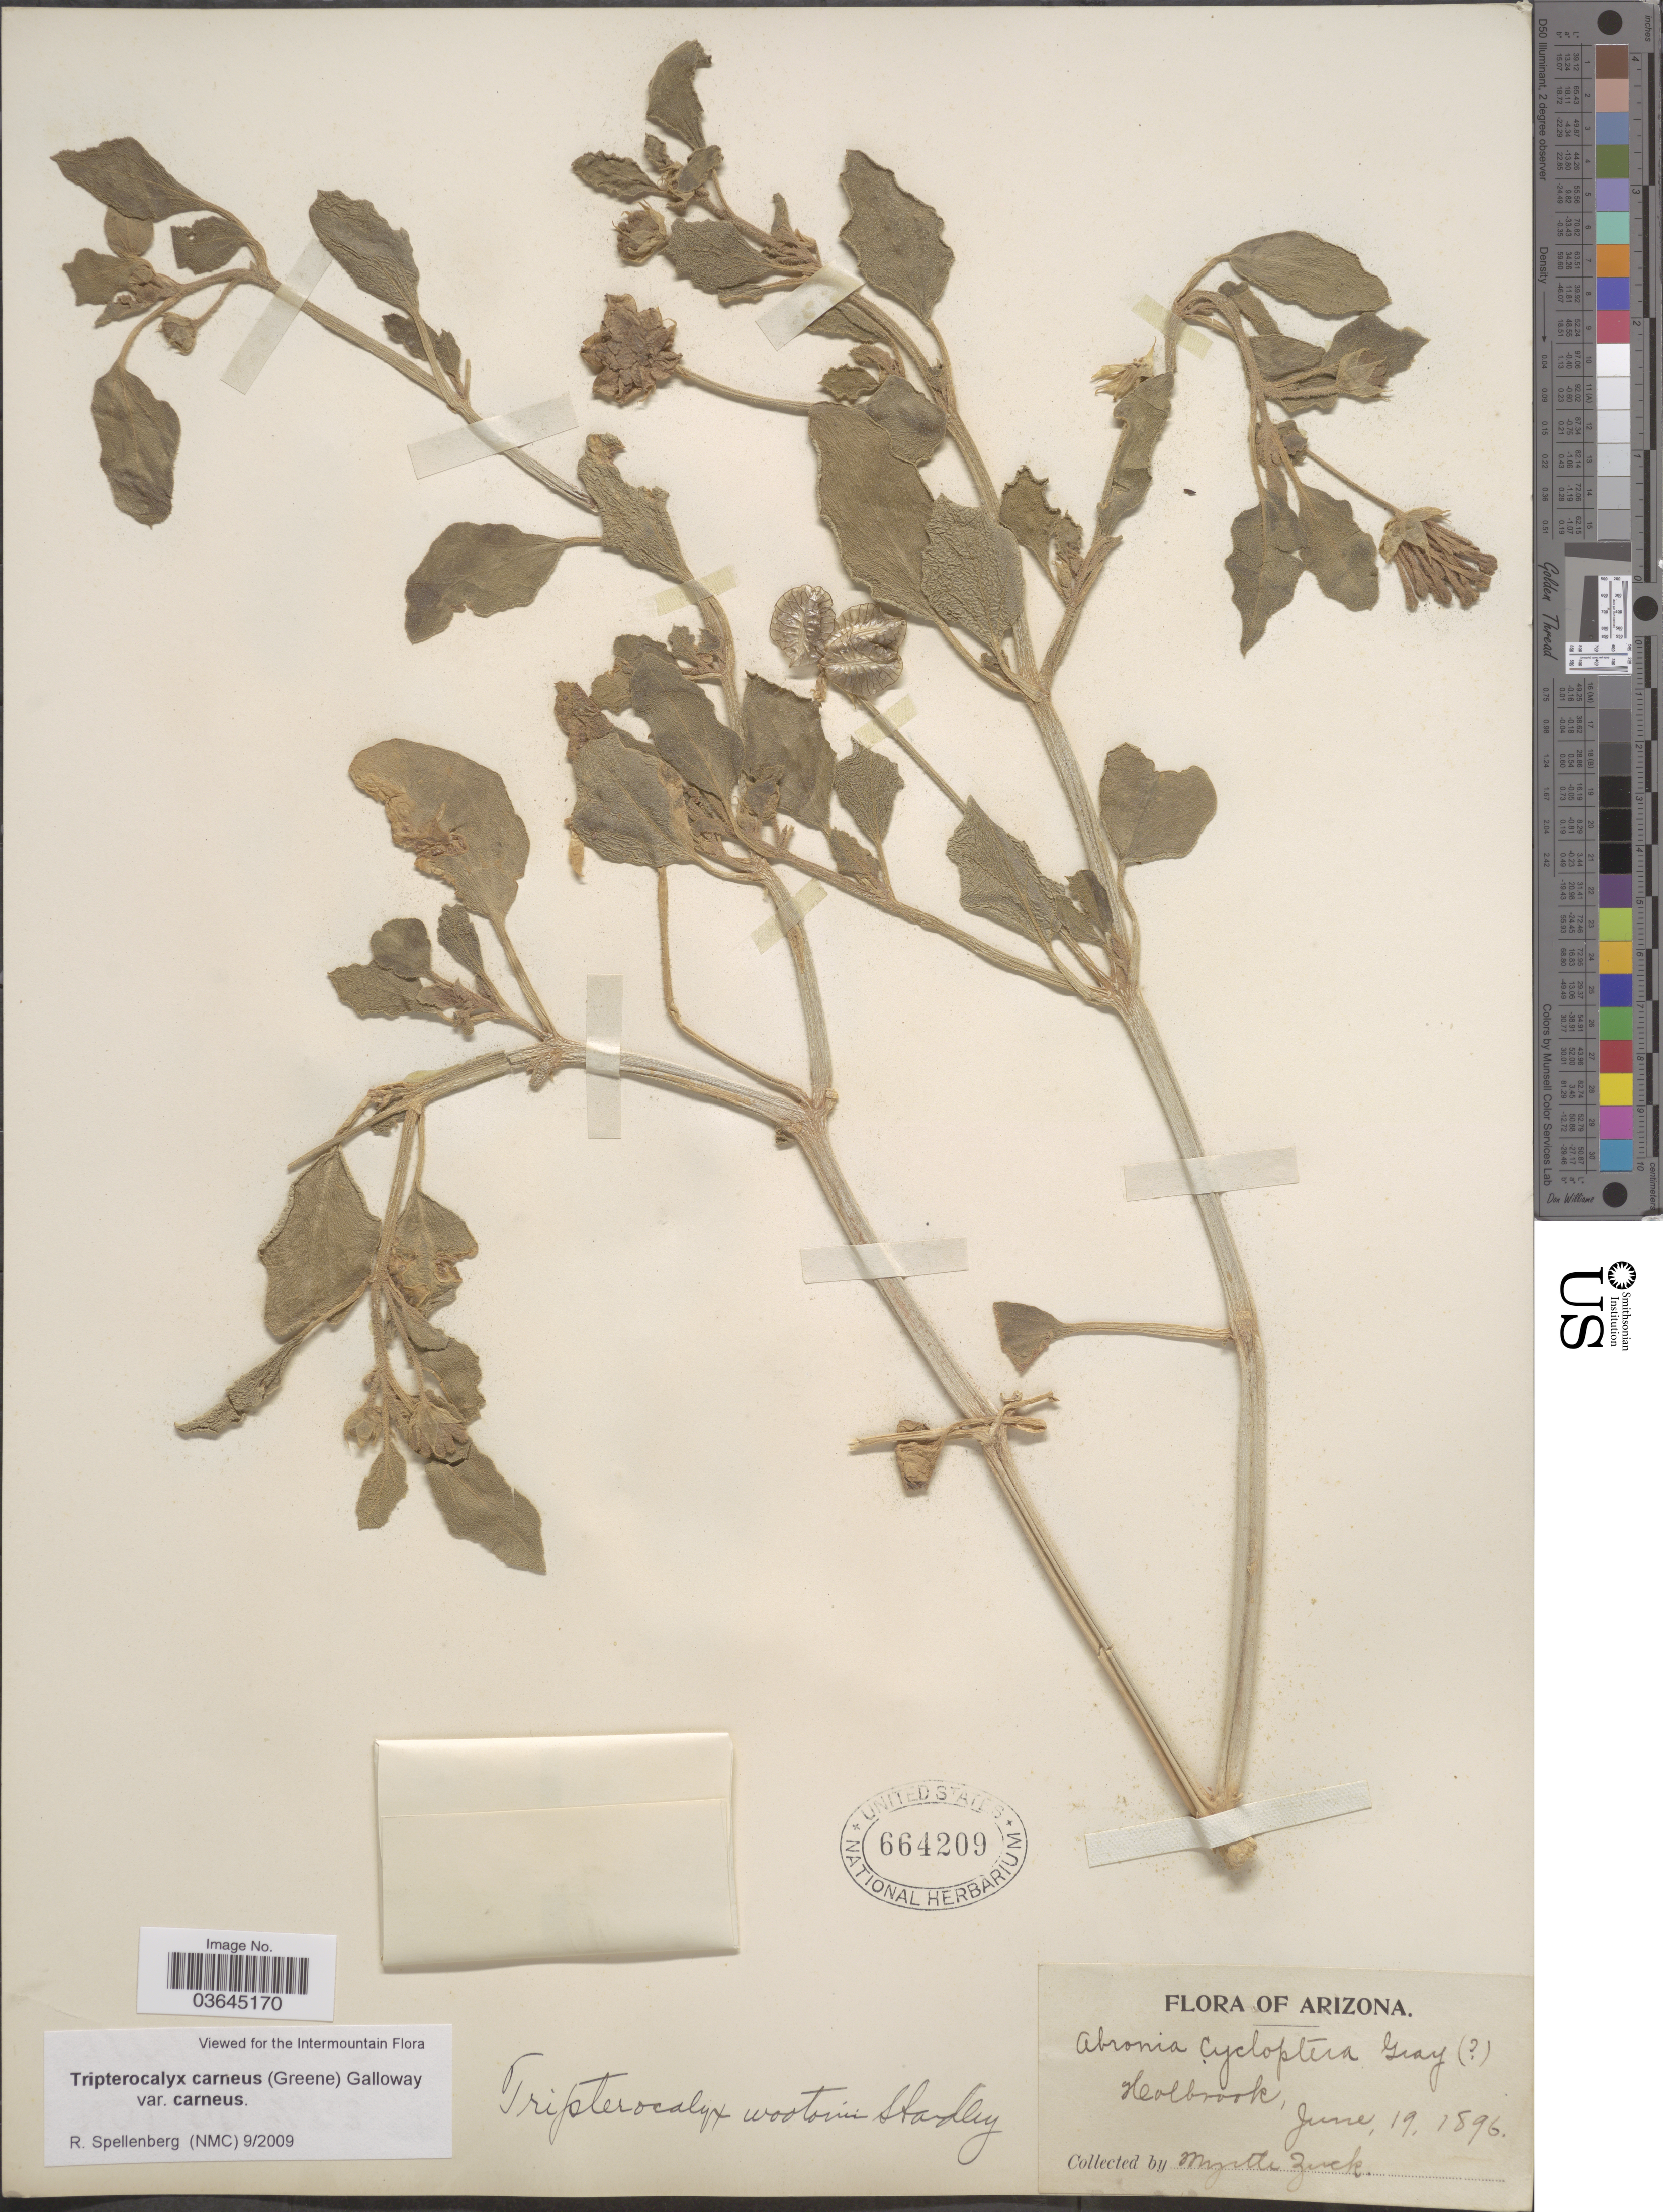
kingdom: Plantae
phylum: Tracheophyta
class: Magnoliopsida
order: Caryophyllales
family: Nyctaginaceae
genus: Tripterocalyx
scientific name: Tripterocalyx carneus var. carneus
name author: (Greene) L.A. Galloway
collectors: M. Zuck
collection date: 1896-06-19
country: United States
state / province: Arizona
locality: Holbrook.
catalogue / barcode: US 664209